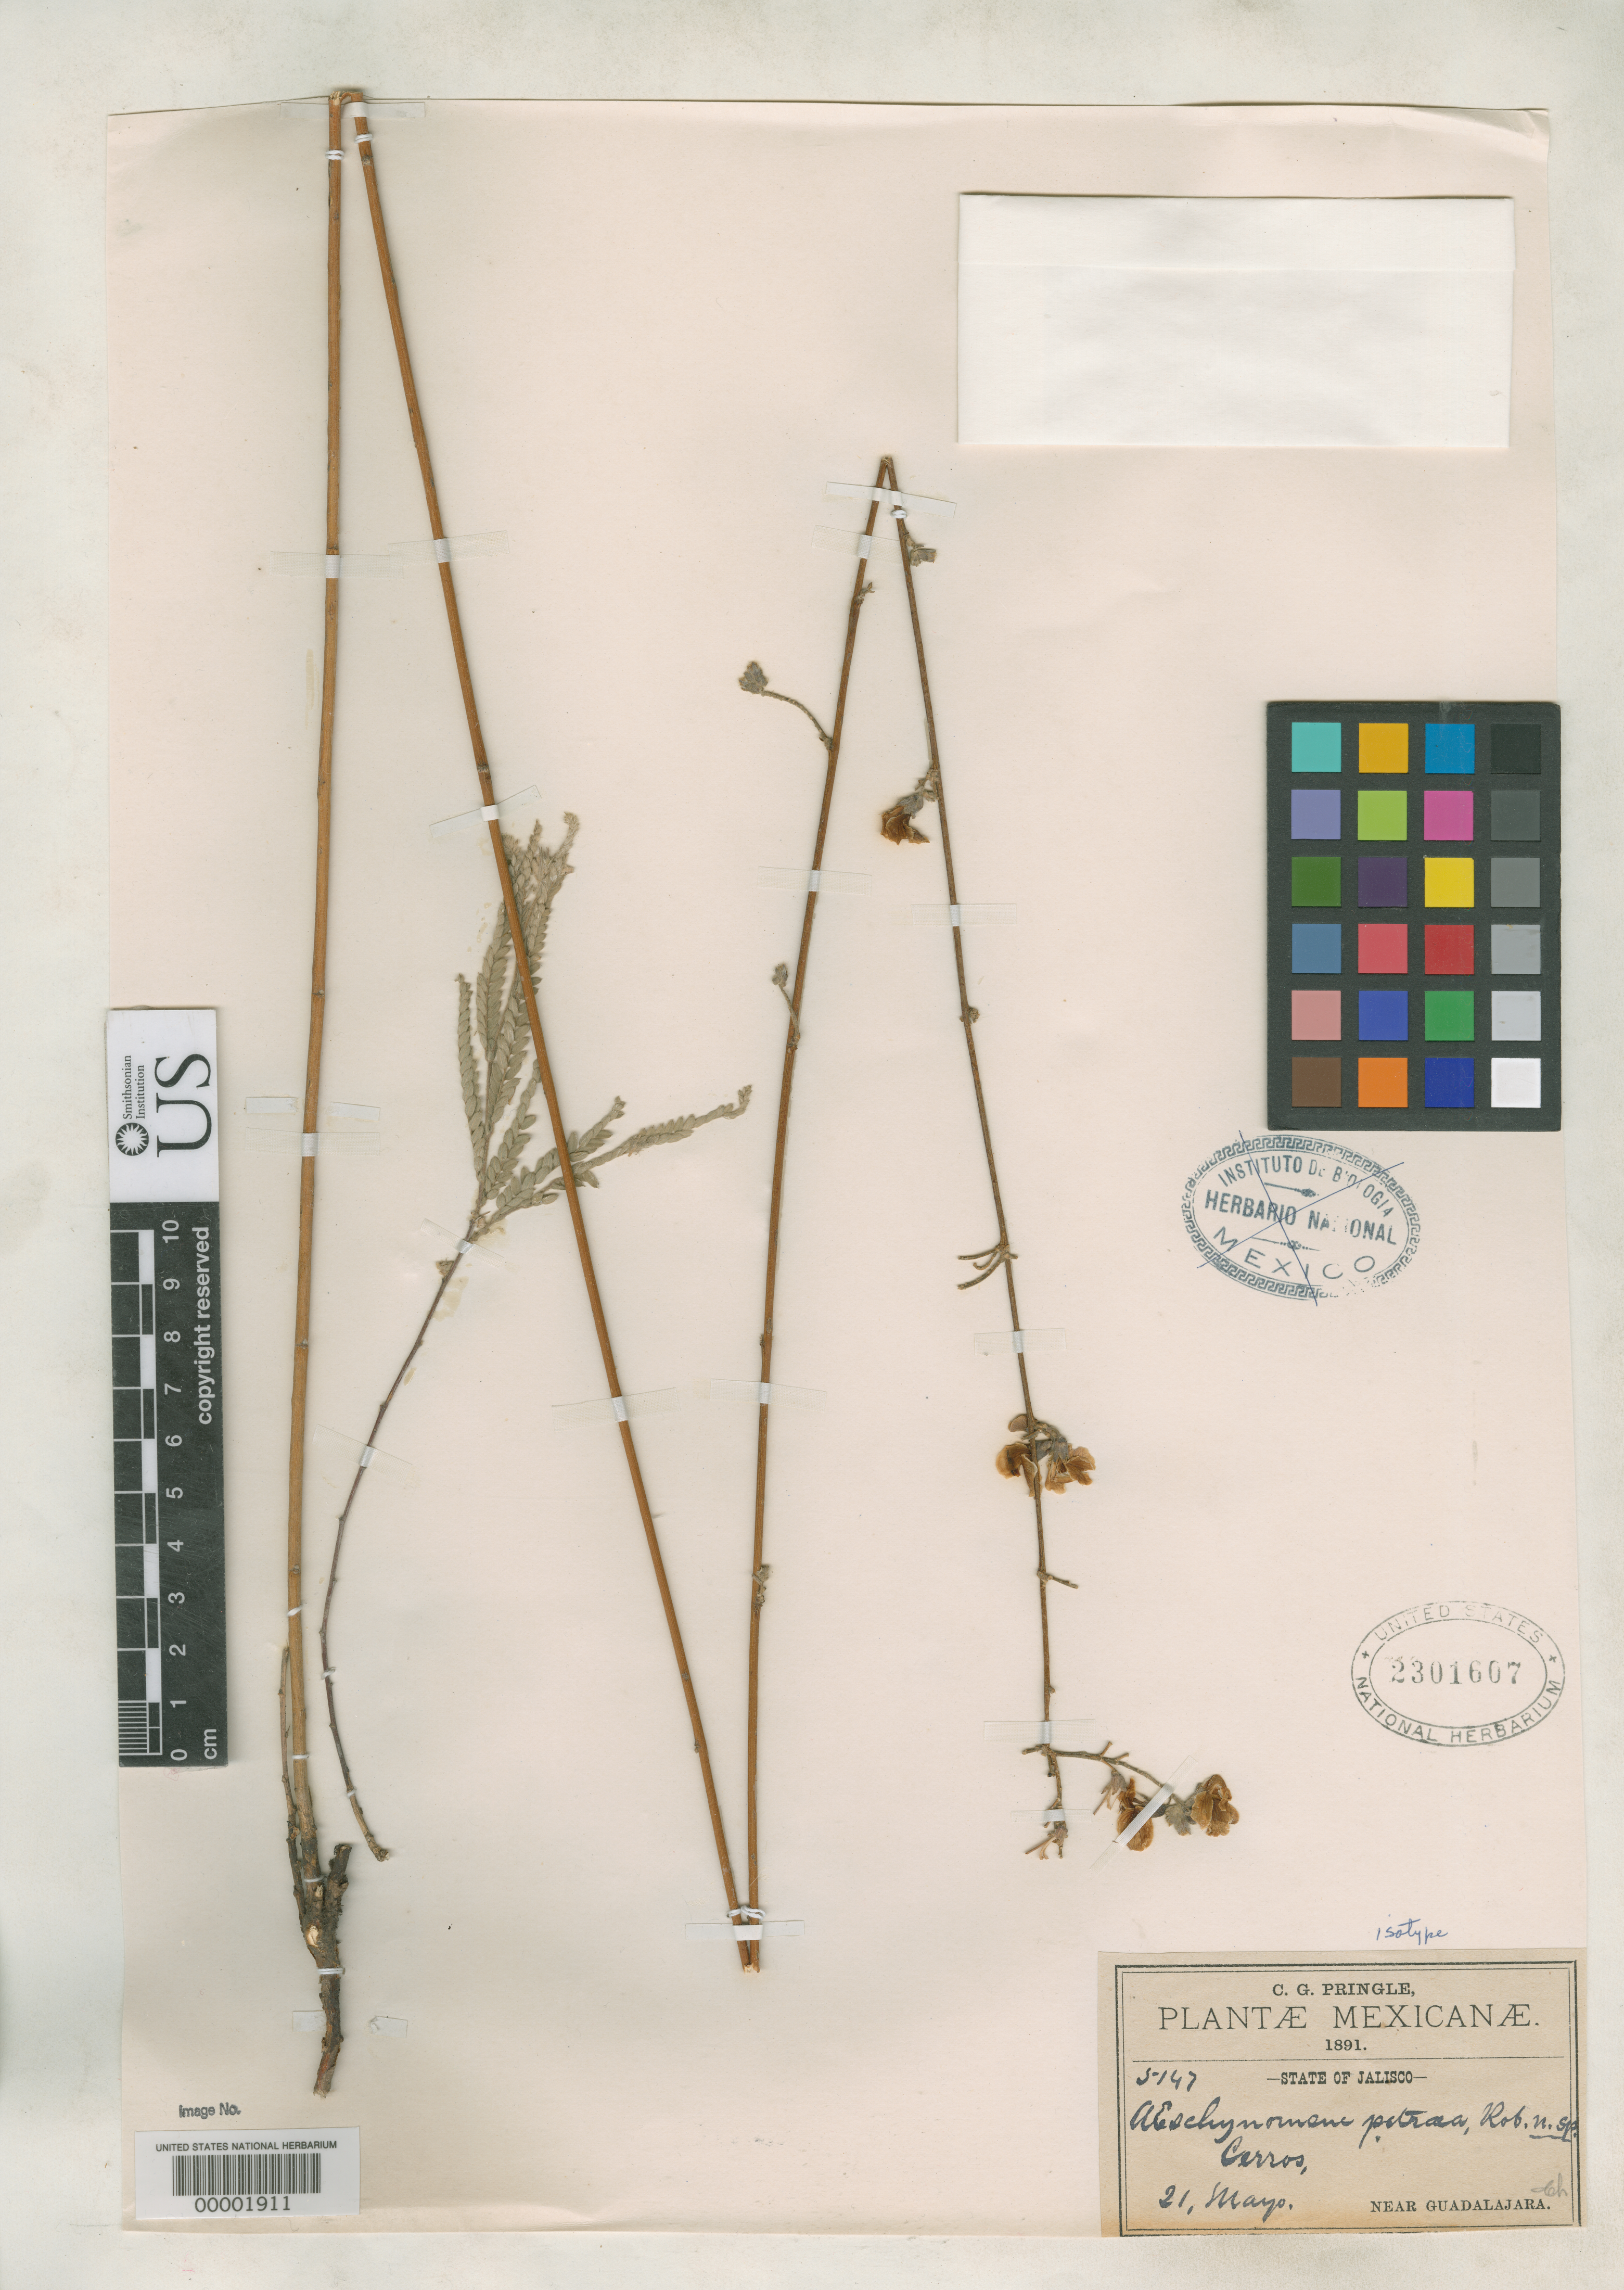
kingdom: Plantae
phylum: Tracheophyta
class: Magnoliopsida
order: Fabales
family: Fabaceae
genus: Aeschynomene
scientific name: Aeschynomene petraea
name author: B.L. Rob.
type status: Isotype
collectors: C. G. Pringle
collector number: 5147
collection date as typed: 21 May 1891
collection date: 1891-05-21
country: Mexico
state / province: Jalisco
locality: Guadalajara.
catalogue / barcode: US 2301607